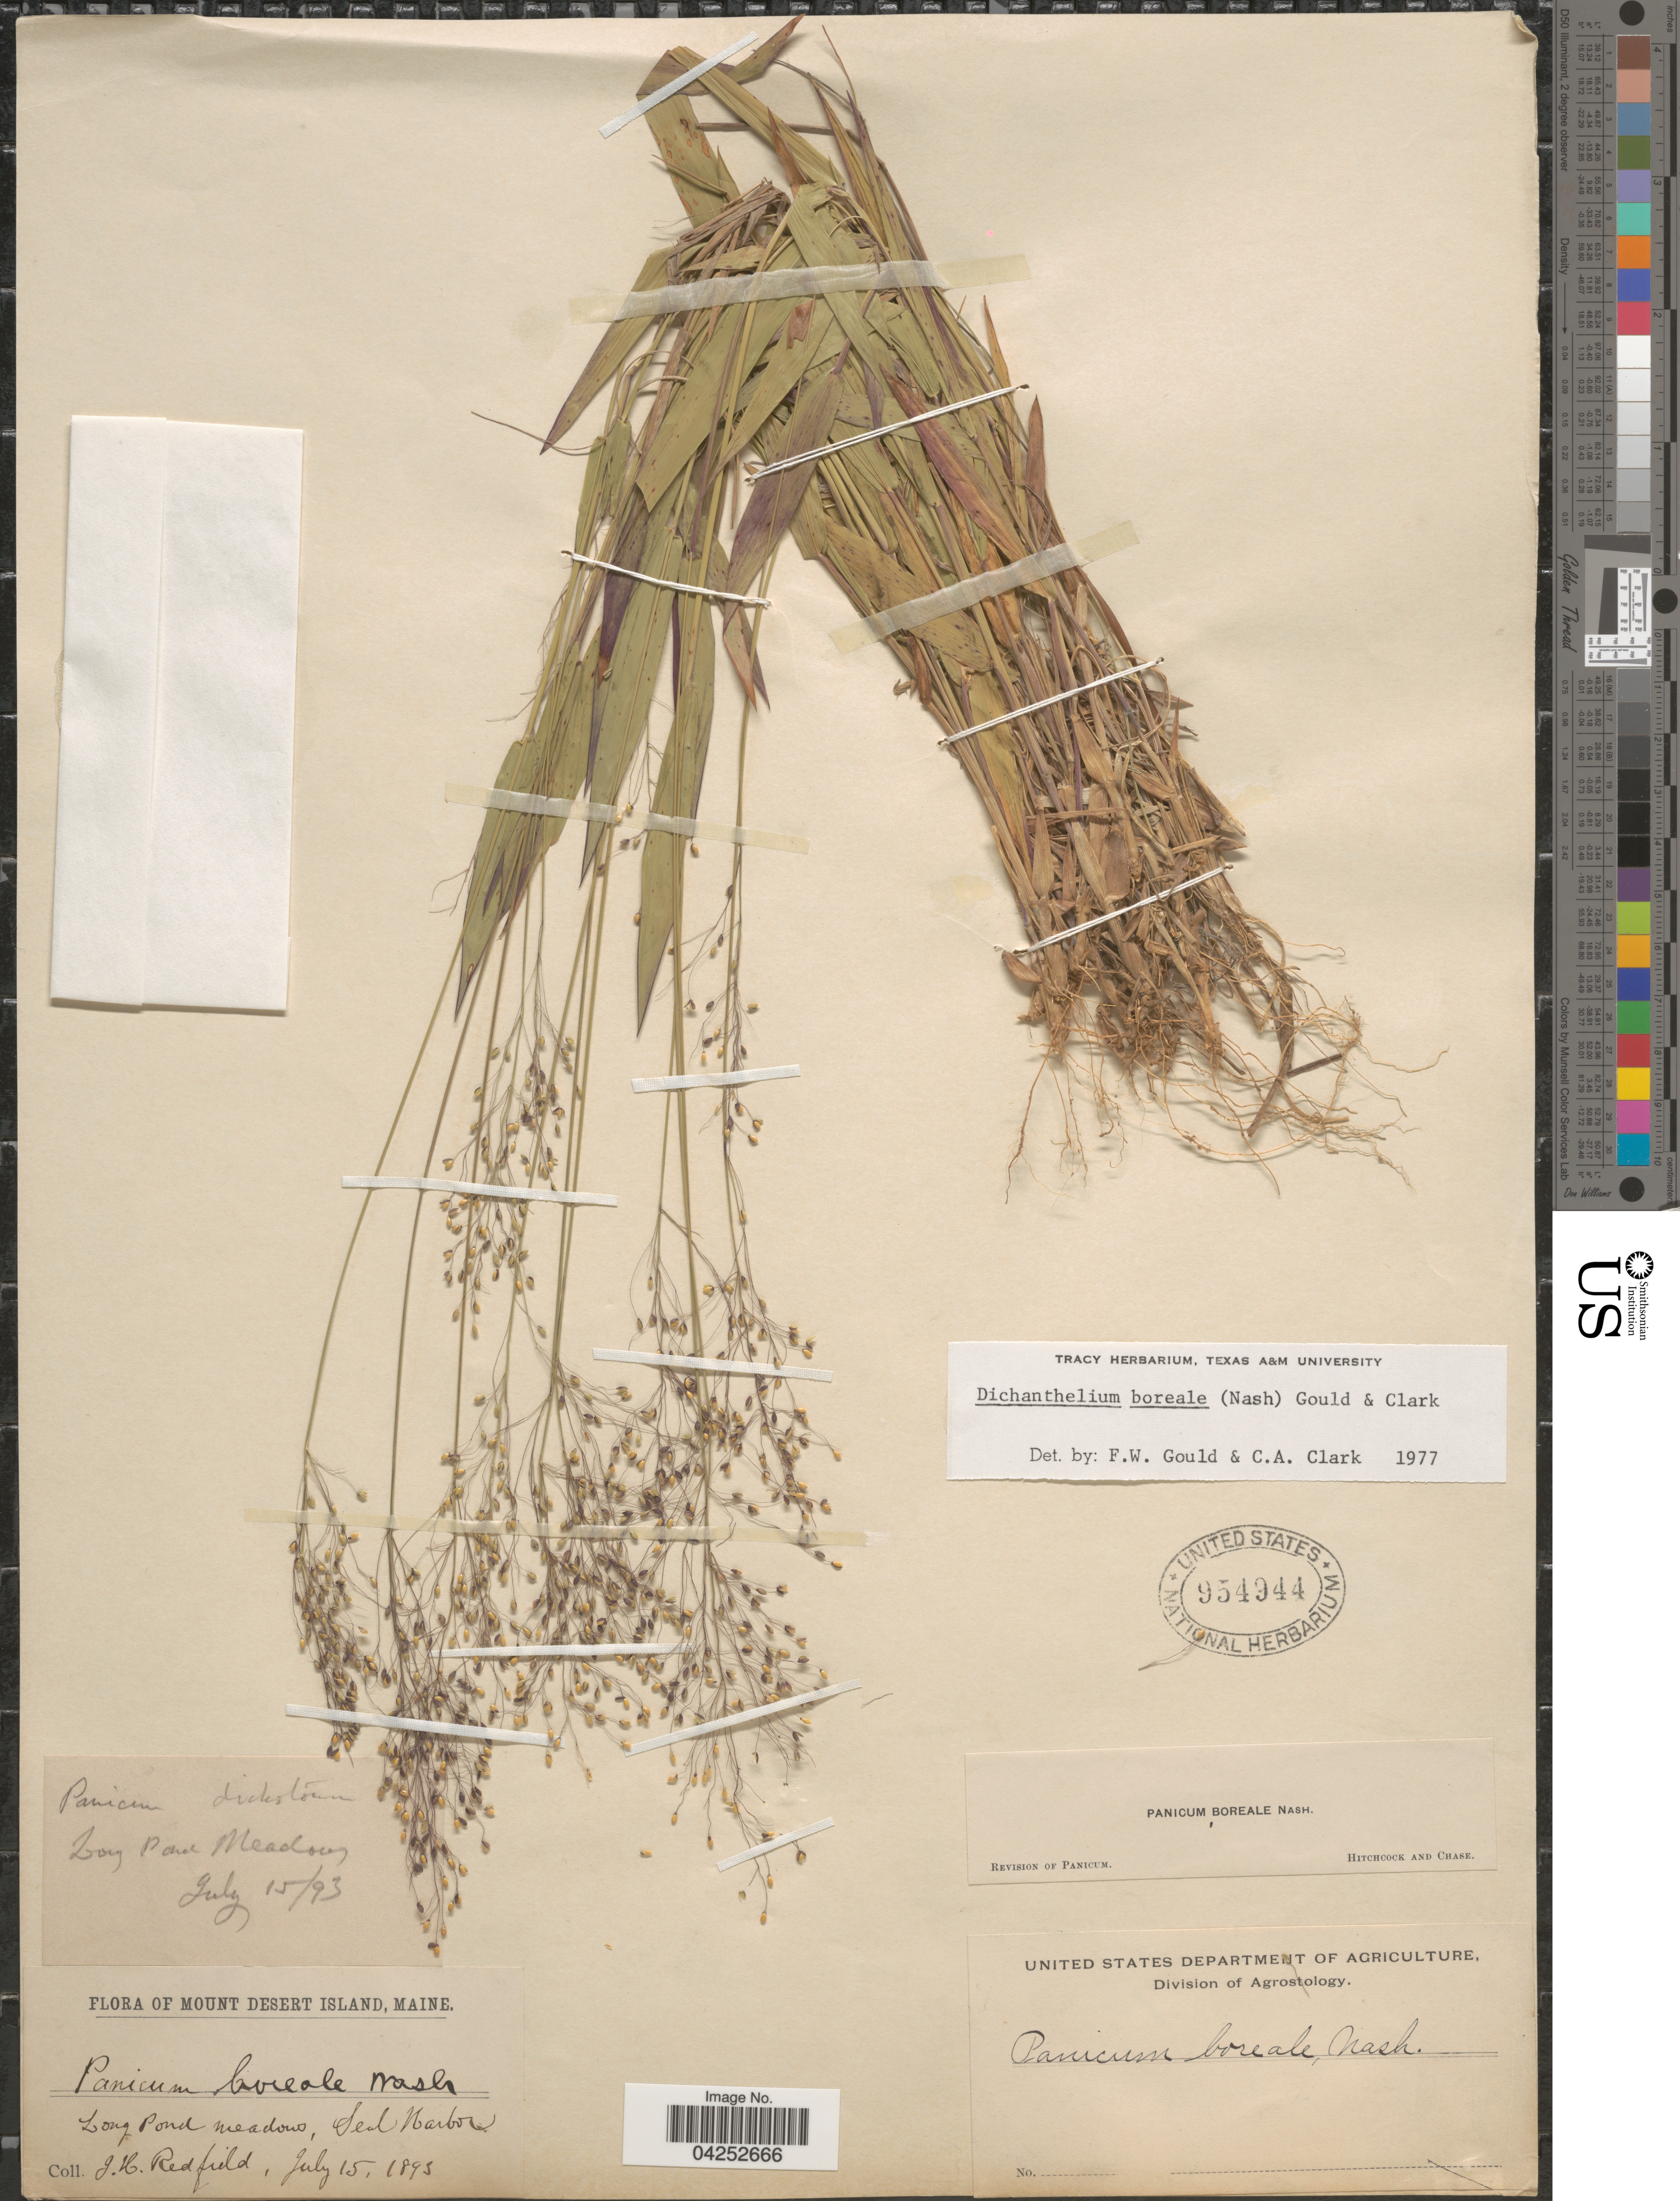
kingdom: Plantae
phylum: Tracheophyta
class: Liliopsida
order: Poales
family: Poaceae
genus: Dichanthelium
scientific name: Dichanthelium boreale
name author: (Nash) Freckmann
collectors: J. Redfield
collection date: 1893-07-15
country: United States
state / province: Maine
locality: Mount Desert Island. Long Pond meadows, Seal Harbor.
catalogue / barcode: US 954944